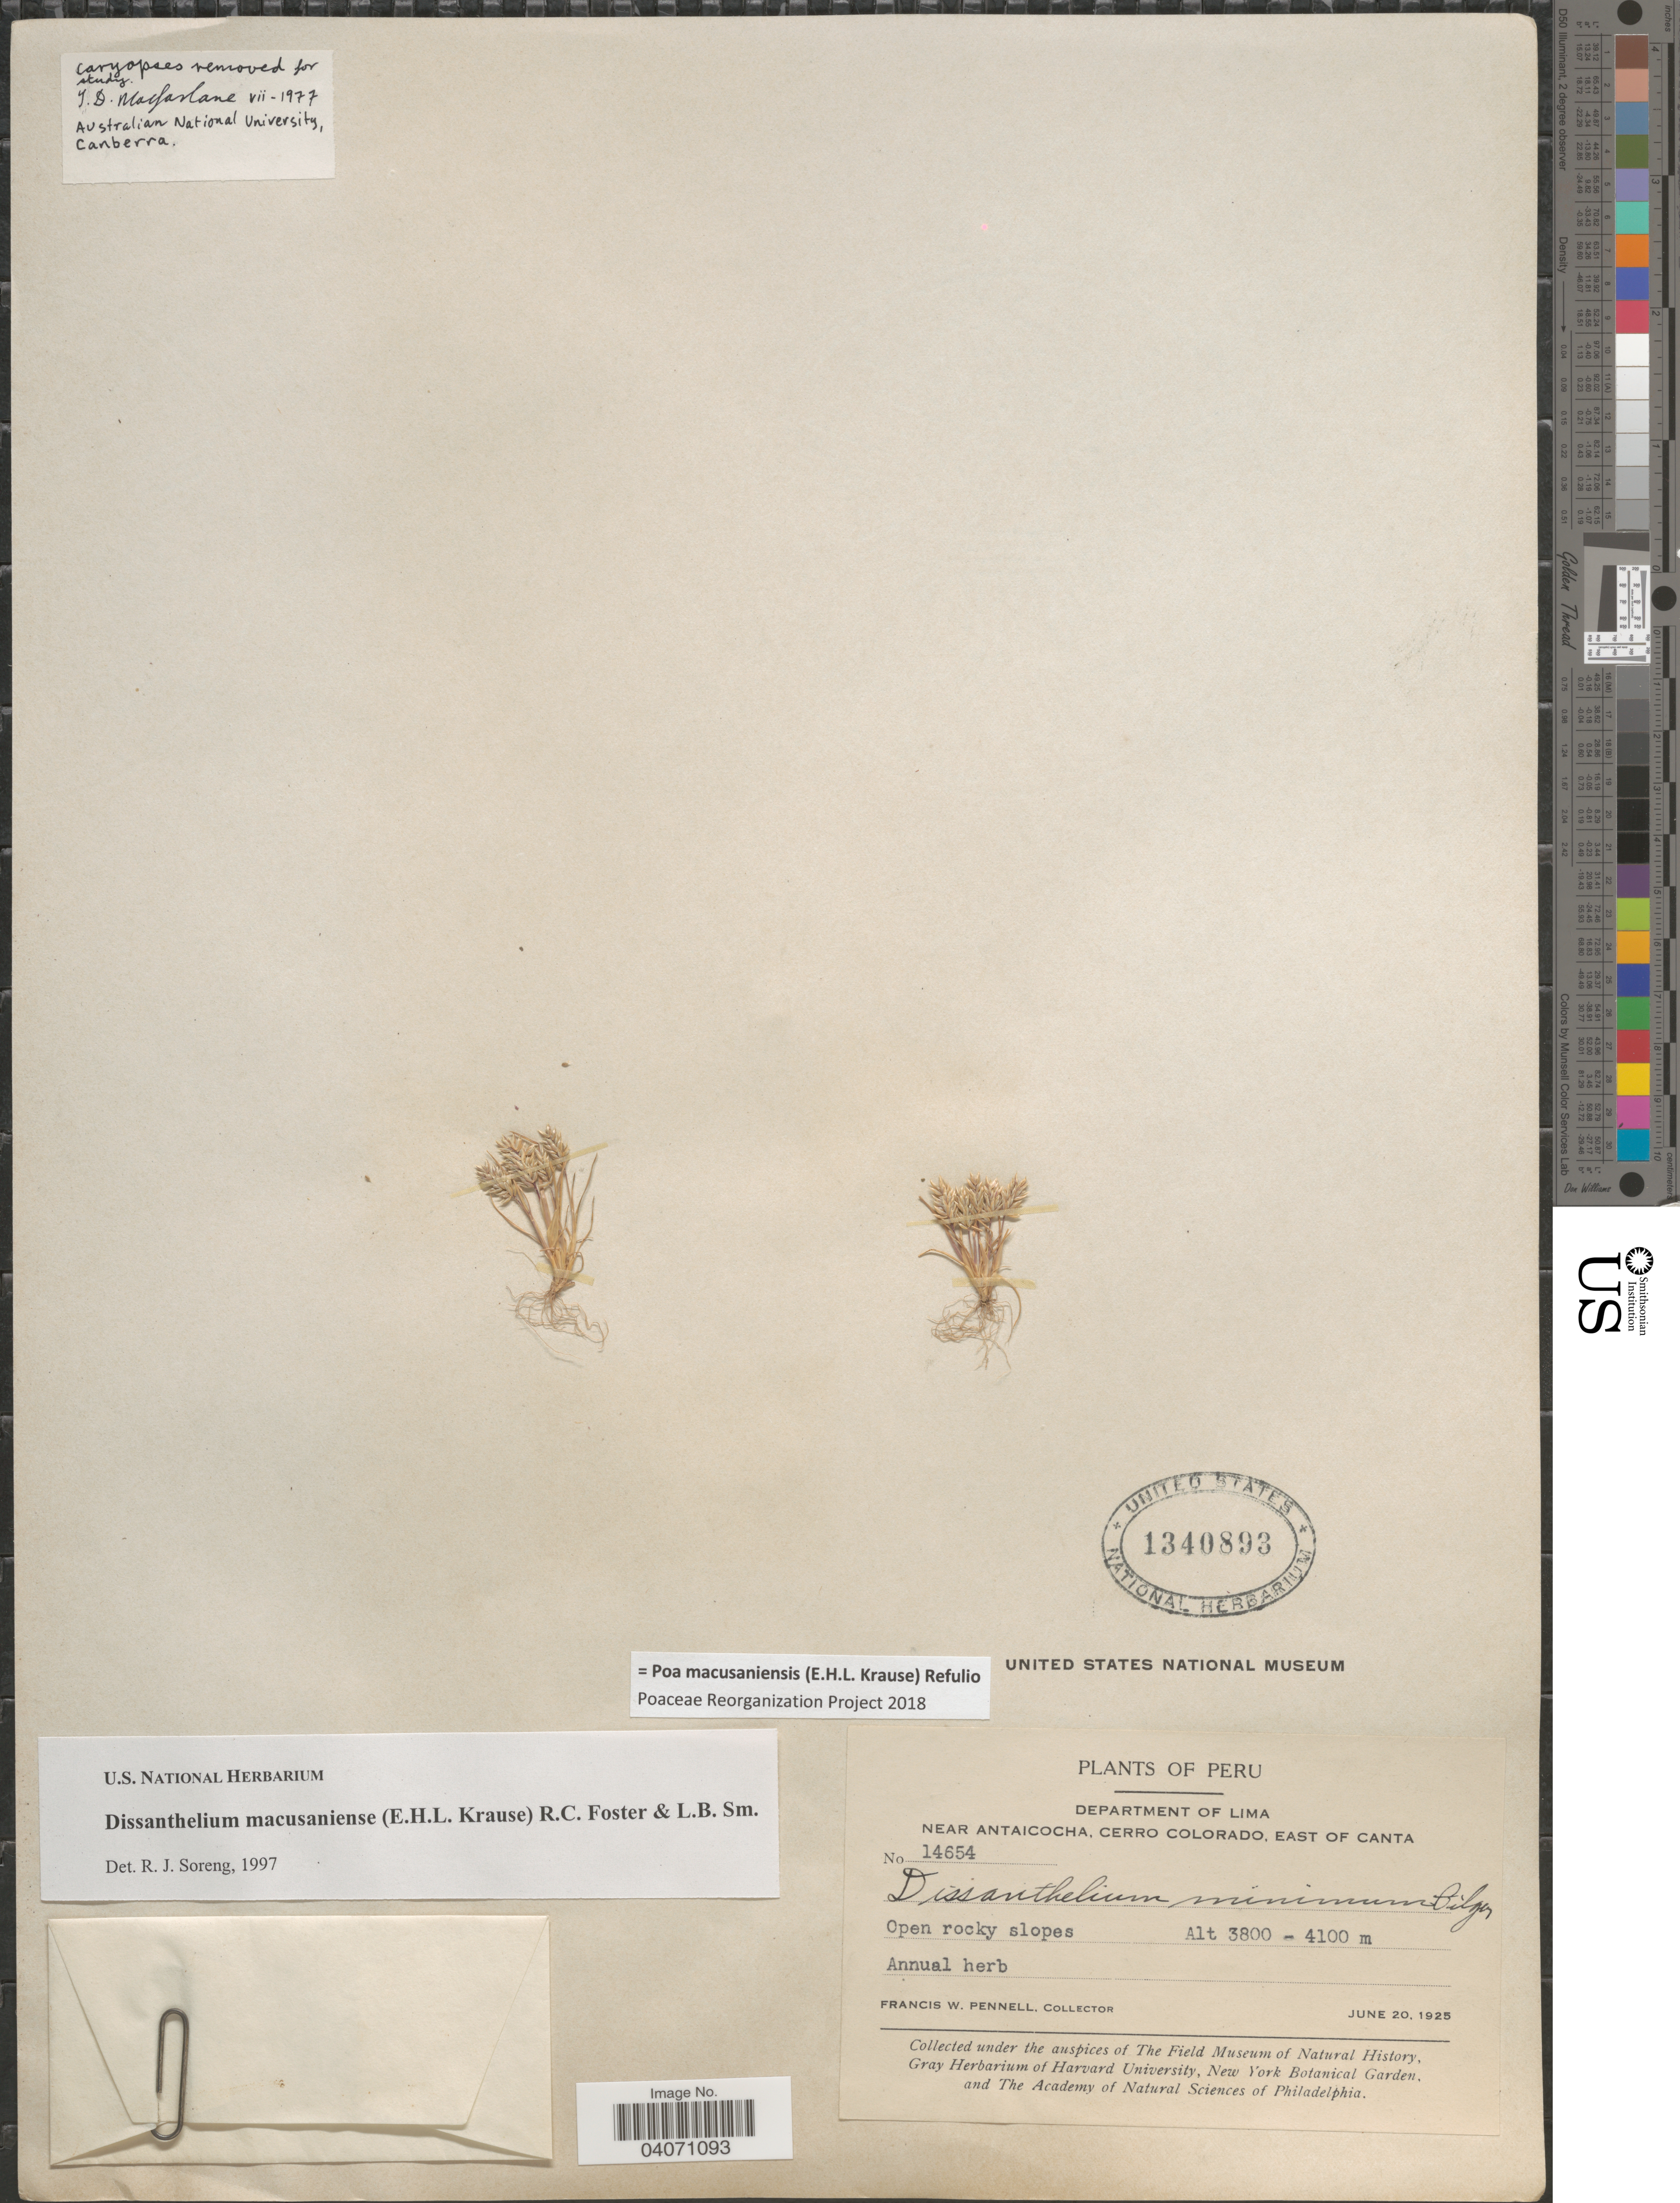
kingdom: Plantae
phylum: Tracheophyta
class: Liliopsida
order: Poales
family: Poaceae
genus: Poa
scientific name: Poa macusaniensis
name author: (E.H.L. Krause) Refulio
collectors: F. W. Pennell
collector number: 14654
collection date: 1925-06-20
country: Peru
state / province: Lima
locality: Department of Lima near Antaicocha, Cerro Colorado, East of Canta.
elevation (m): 3800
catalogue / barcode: US 1340893